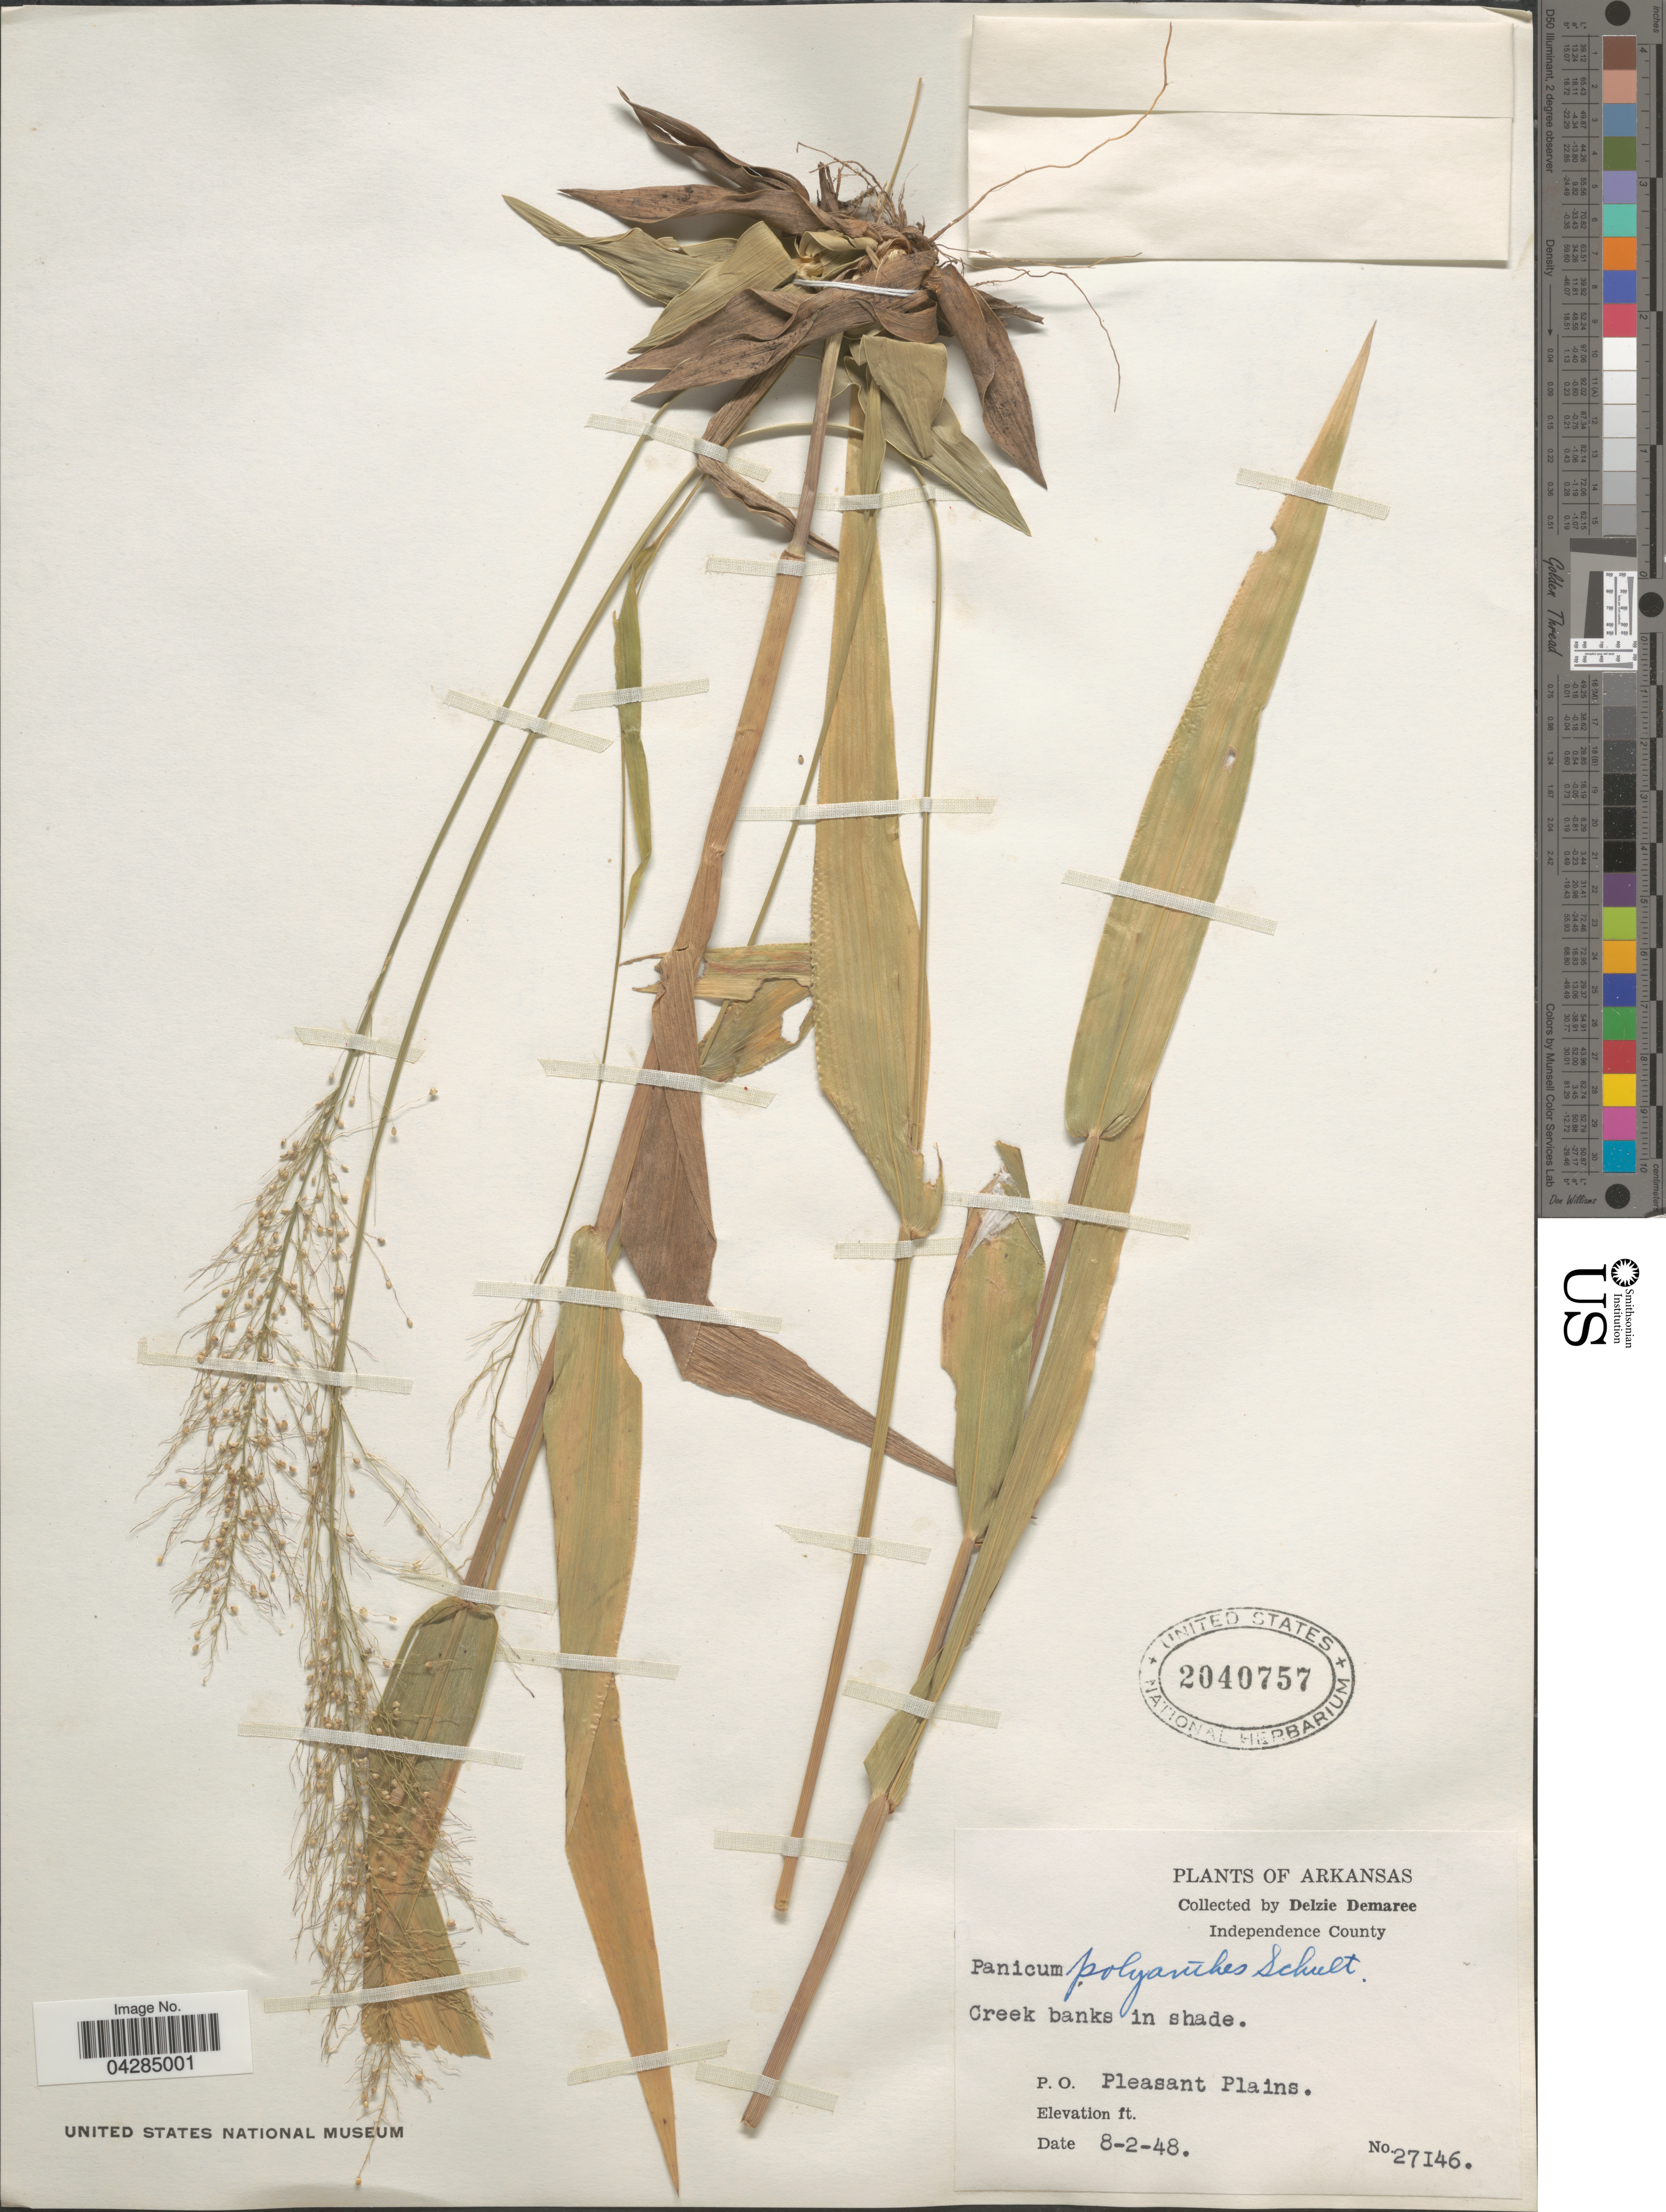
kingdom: Plantae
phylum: Tracheophyta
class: Liliopsida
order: Poales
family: Poaceae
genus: Dichanthelium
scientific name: Dichanthelium portoricense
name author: (Desv. ex Ham.) B.F. Hansen & Wunderlin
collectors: D. Demaree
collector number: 27146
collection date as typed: Transcribed d/m/y: 2/8/48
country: United States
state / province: Arkansas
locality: Independence County. Creek banks in shade. P. O. Pleasant Plains.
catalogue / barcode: US 2040757